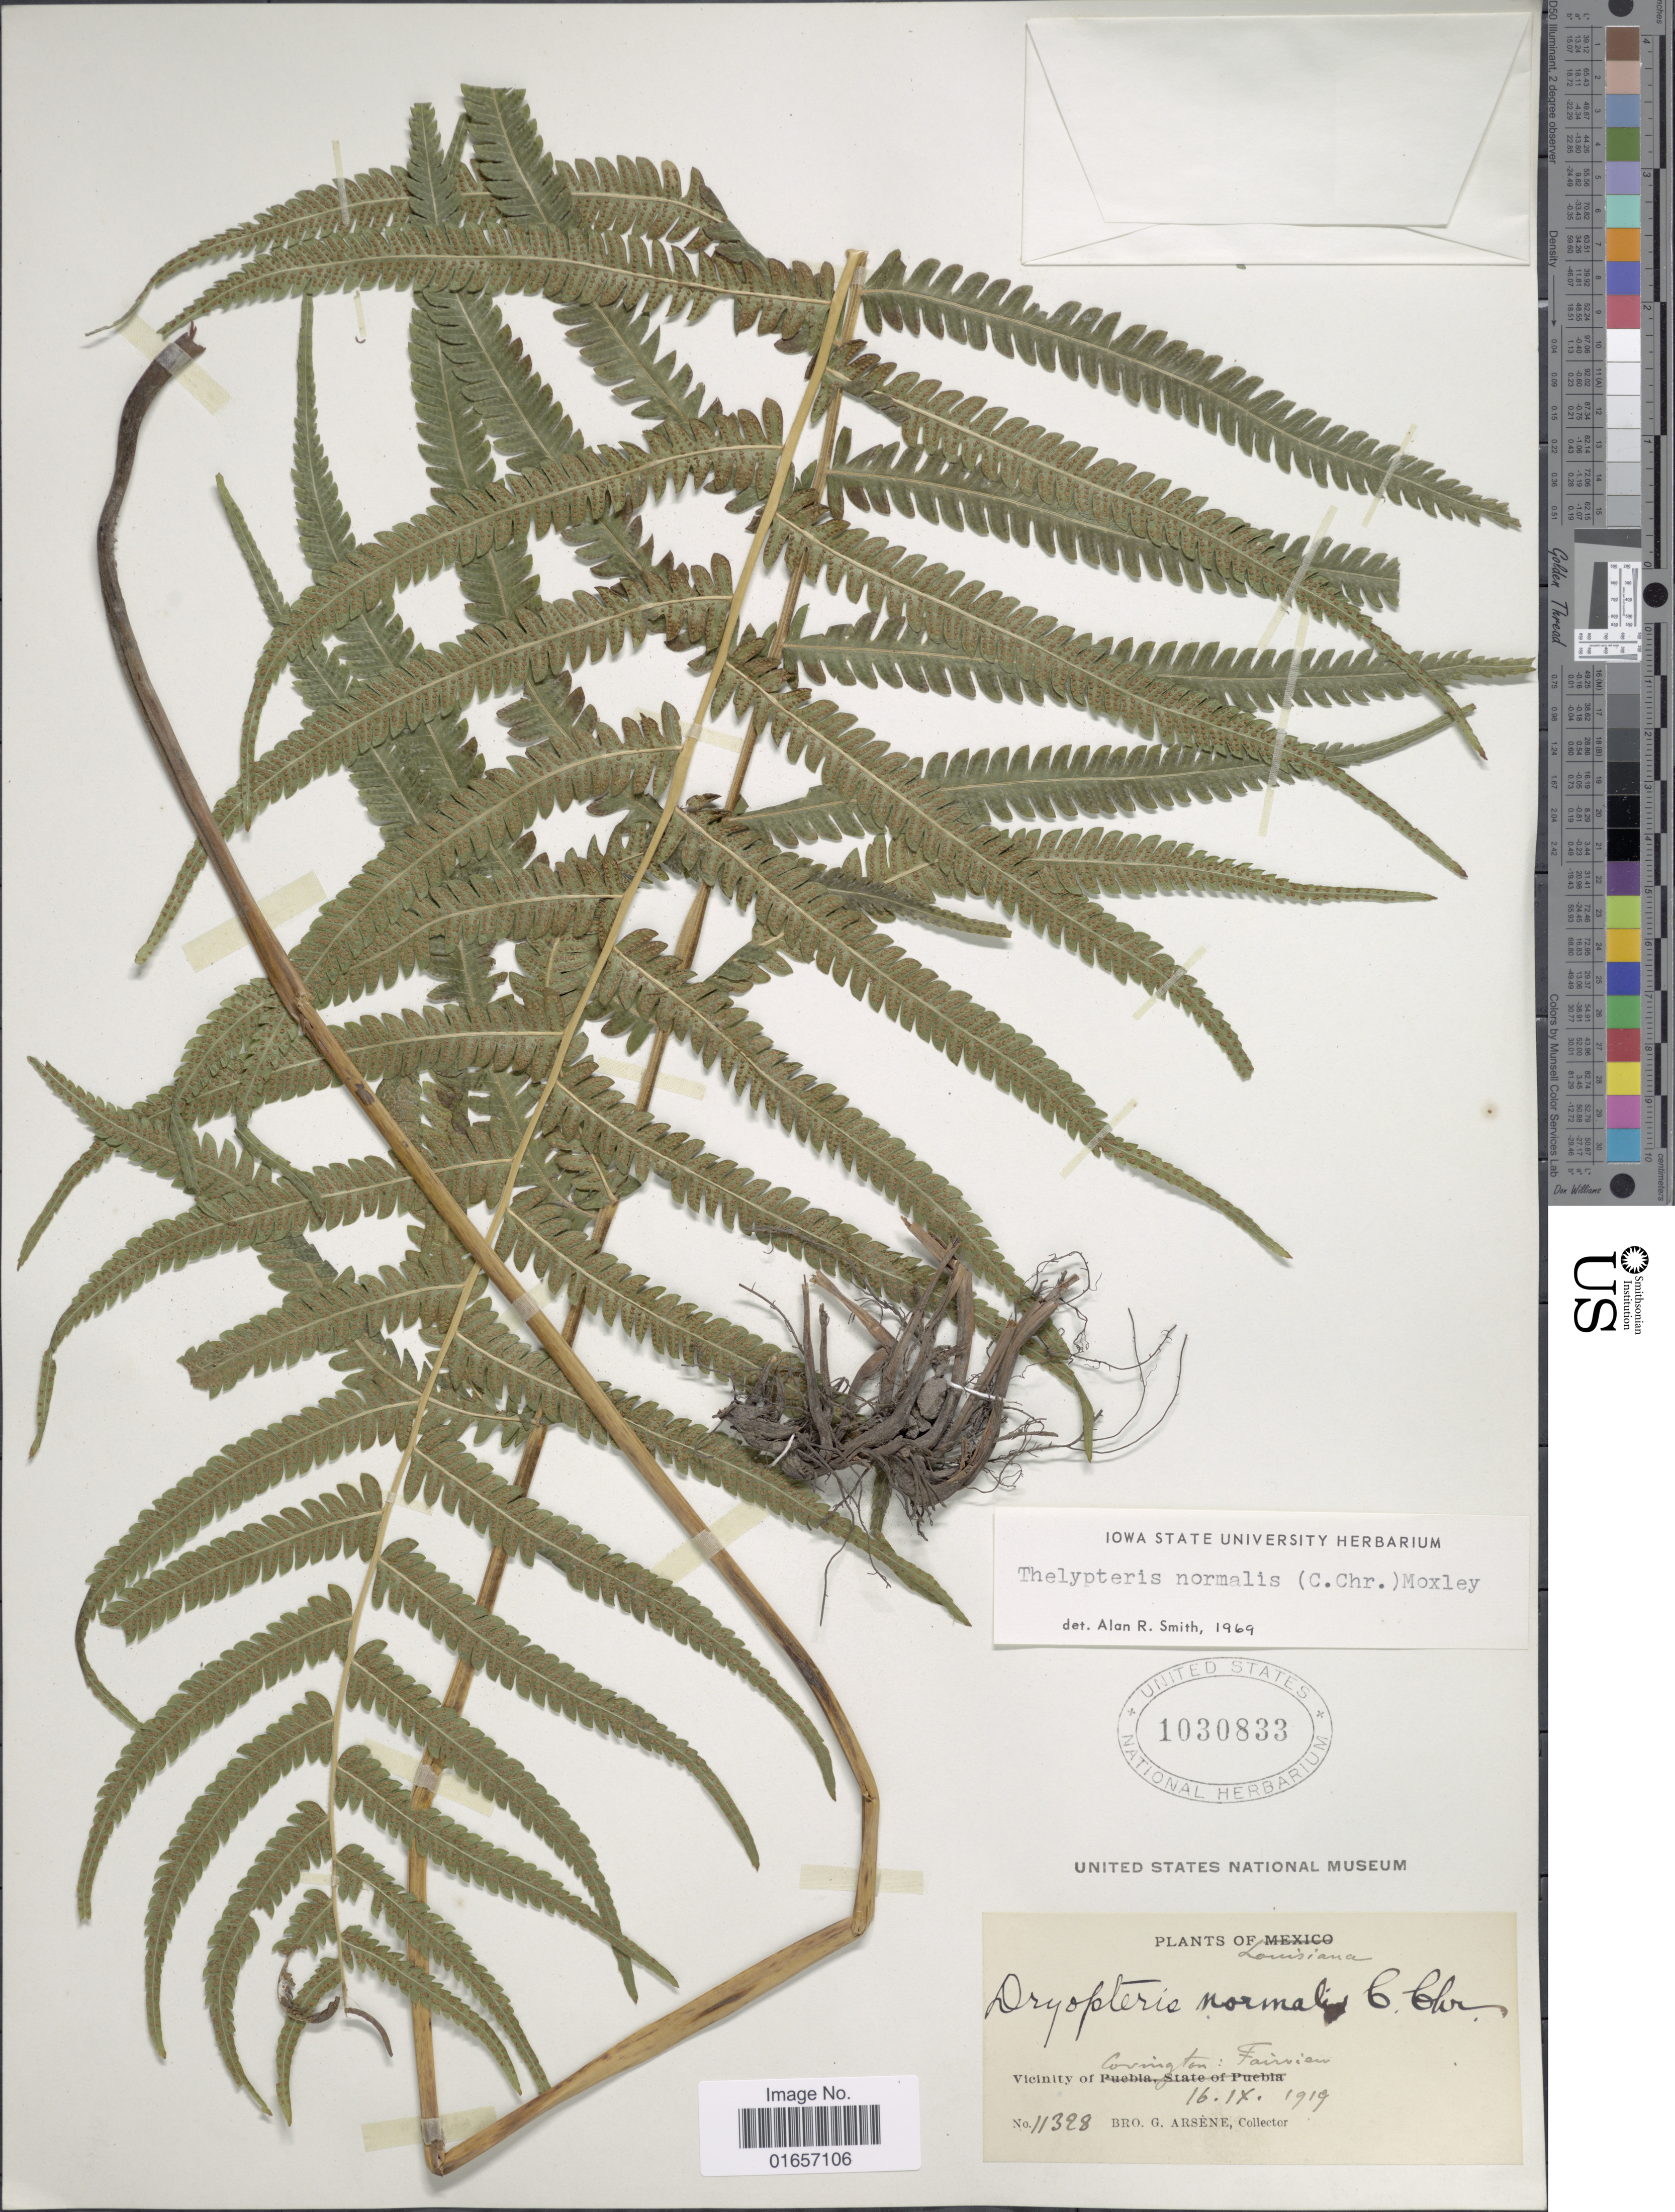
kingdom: Plantae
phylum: Tracheophyta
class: Polypodiopsida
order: Polypodiales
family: Thelypteridaceae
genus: Christella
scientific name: Christella kunthii comb. ined.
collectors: Bro. G. Arsène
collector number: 11328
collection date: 1919-09-16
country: United States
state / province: Louisiana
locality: Vicinity of Covington: Fairview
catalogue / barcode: US 1030833